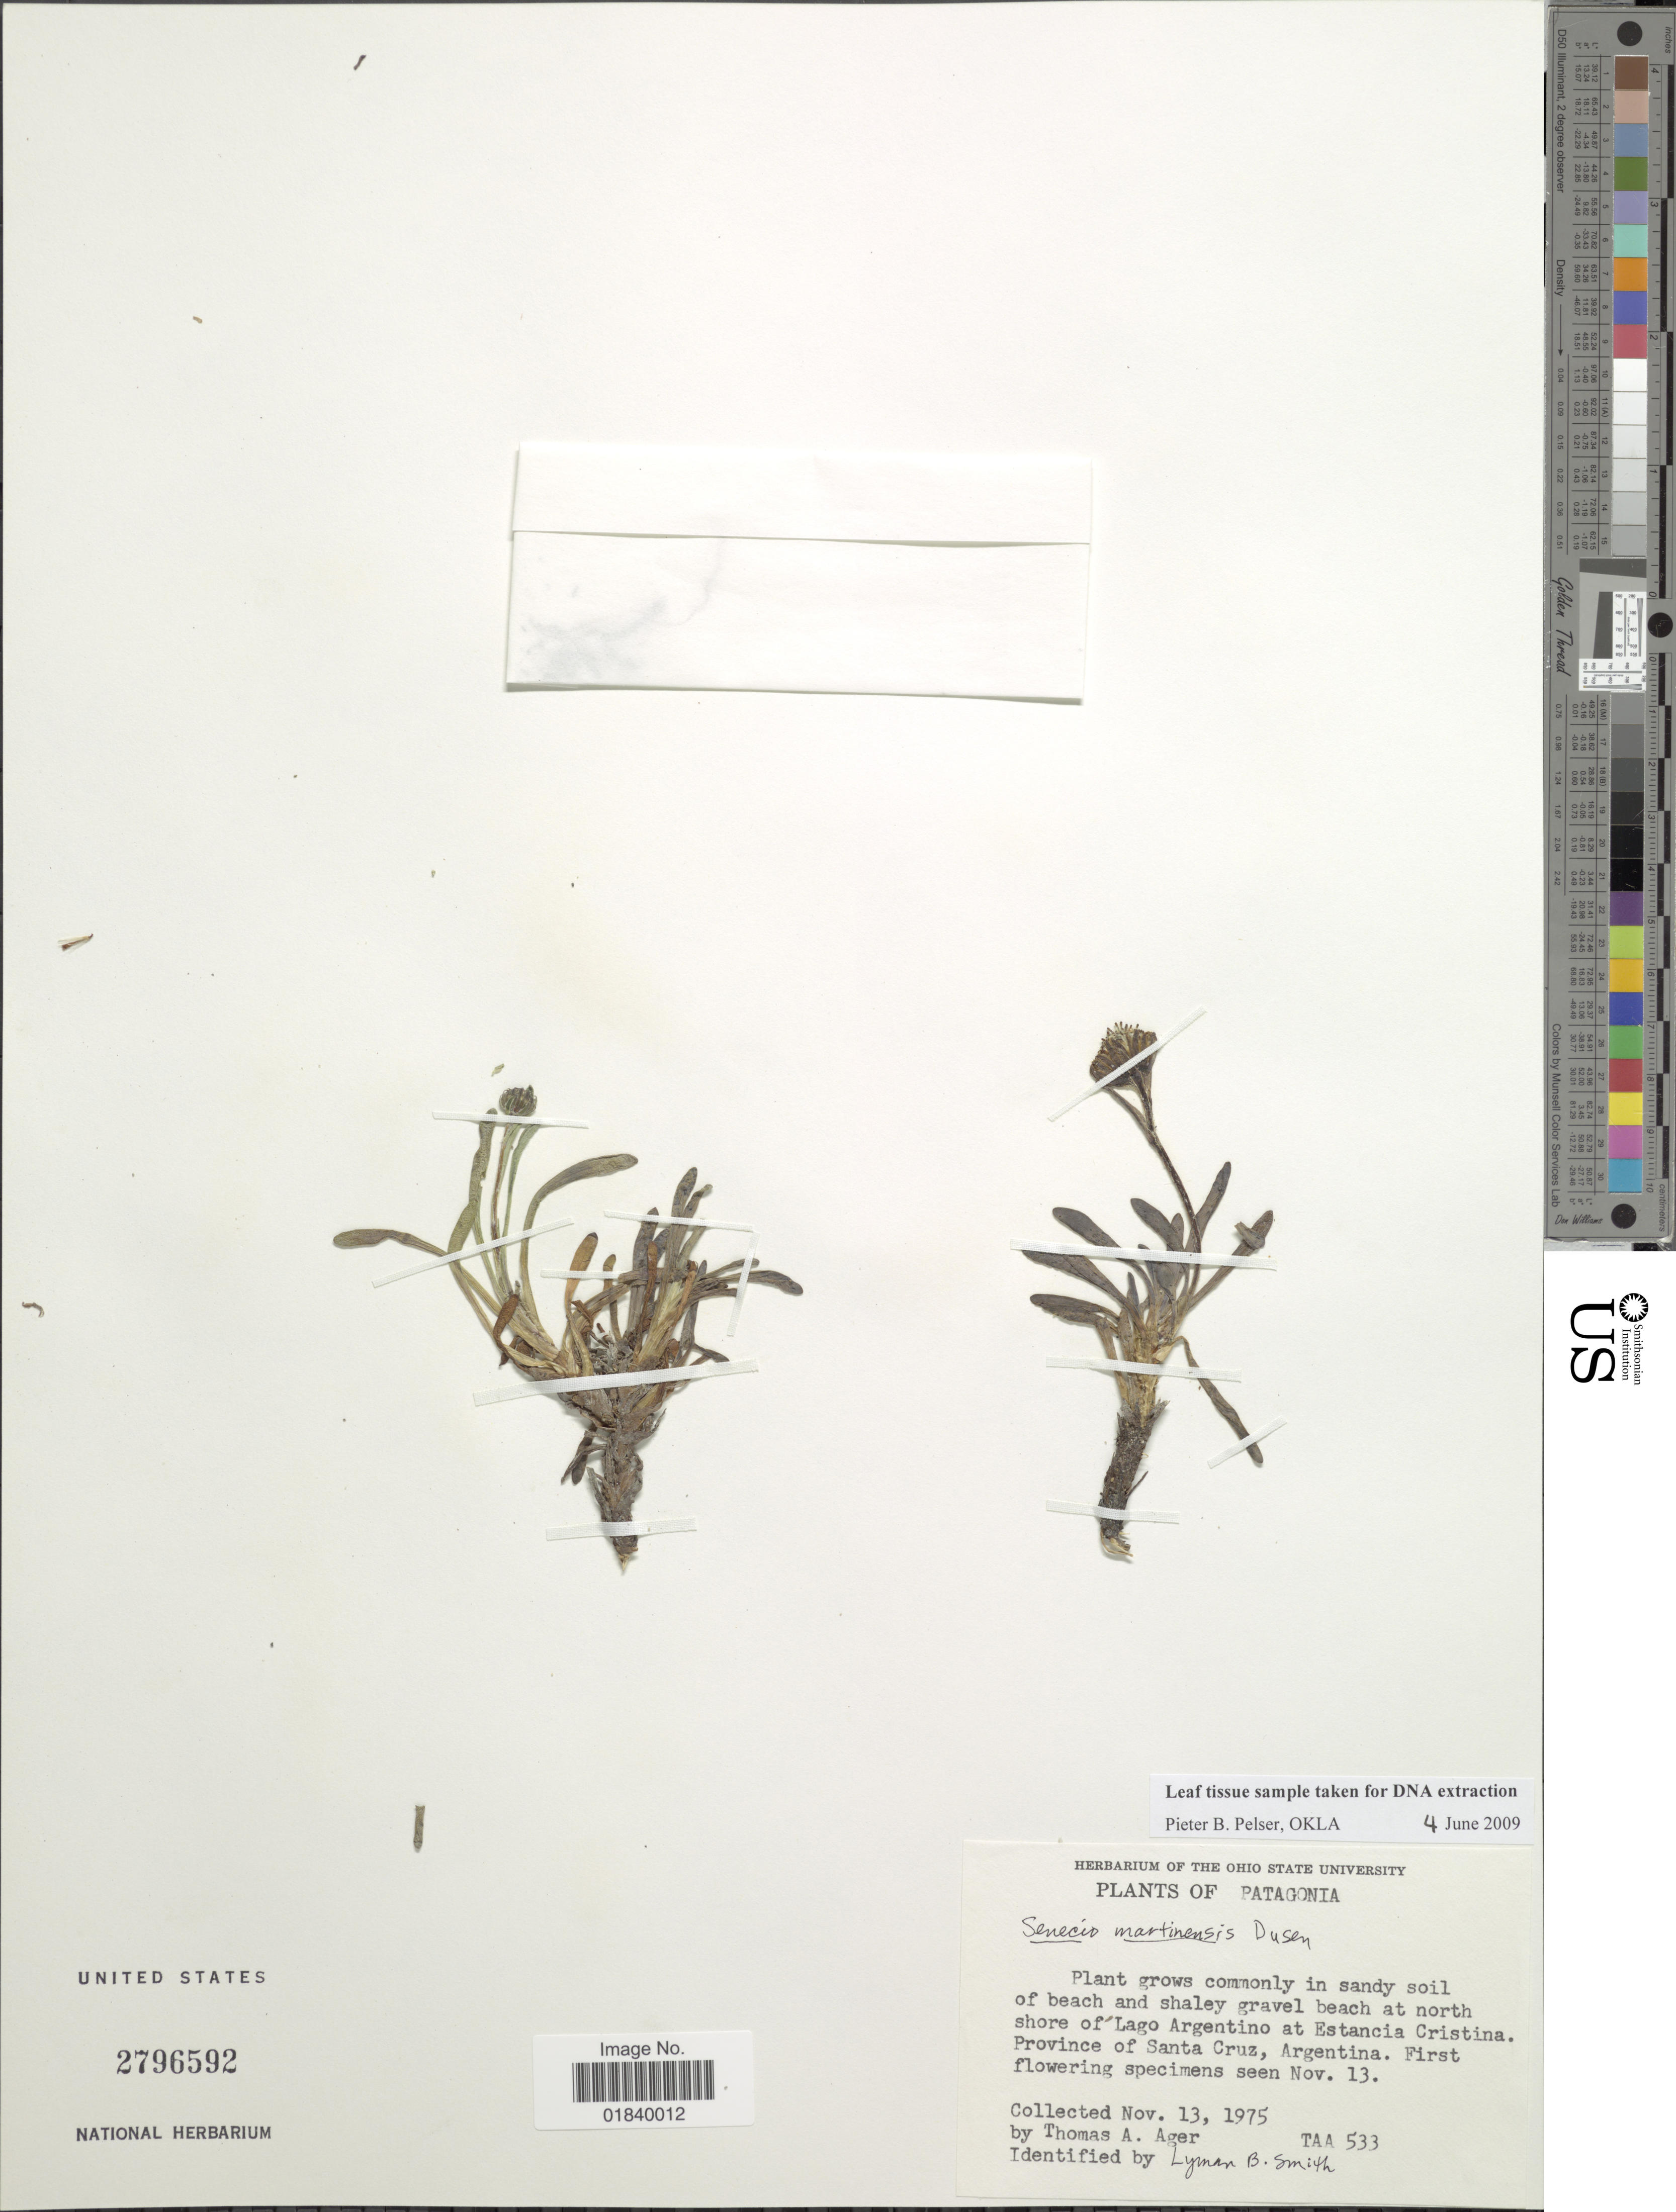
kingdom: Plantae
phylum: Tracheophyta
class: Magnoliopsida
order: Asterales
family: Asteraceae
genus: Senecio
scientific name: Senecio martiniensis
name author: Dusén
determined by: Salomon, Luciana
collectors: T. A. Ager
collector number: TAA533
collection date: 1975-11-13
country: Argentina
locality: Patagonia. Shaley gravel beach at north shore of Lago Argentino at Estancia Cristina Province of Santa Cruz, Argentina.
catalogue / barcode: US 2796592